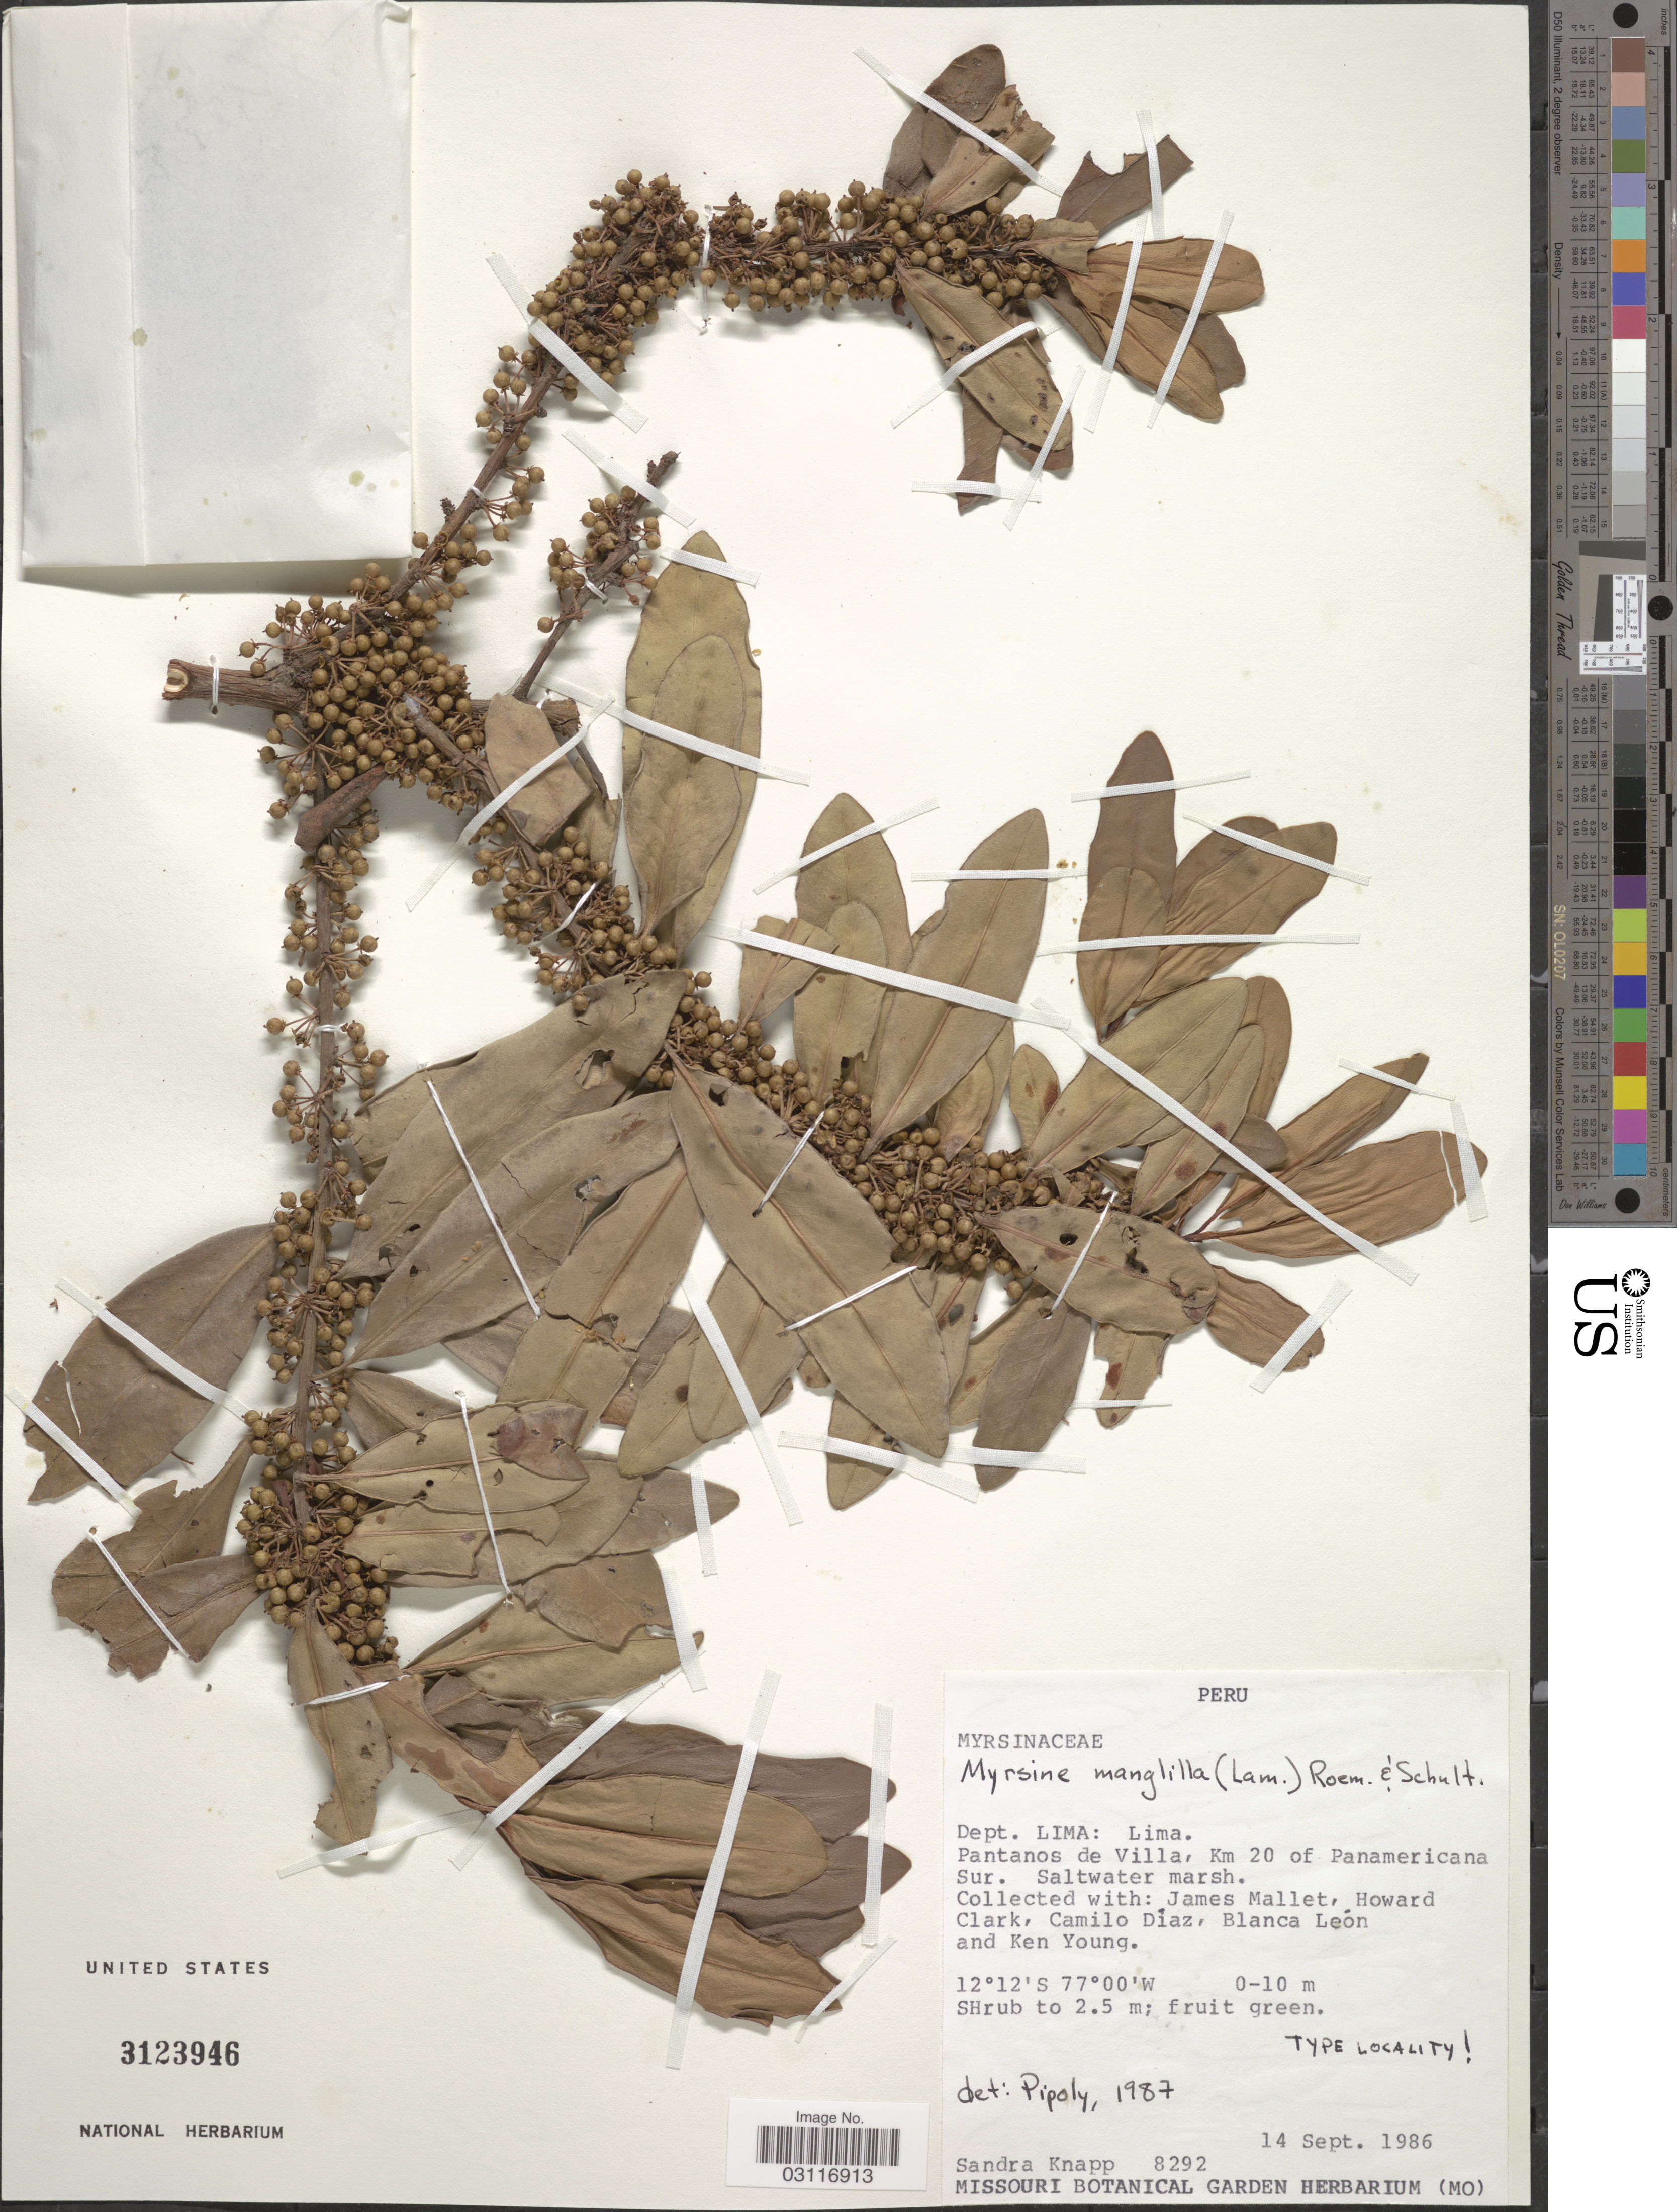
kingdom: Plantae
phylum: Tracheophyta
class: Magnoliopsida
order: Ericales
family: Primulaceae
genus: Myrsine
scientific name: Myrsine manglilla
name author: (Dombey ex Lam.) R. Br.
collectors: S. Knapp, J. Mallet, H. L. Clark, C. Díaz & et al.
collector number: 8292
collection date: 1986-09-14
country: Peru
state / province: Lima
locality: Dept. Lima, Lima. Pantanos de Villa, Km 20 of Panamericana Sur. Saltwater marsh.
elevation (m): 0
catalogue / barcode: US 3123946